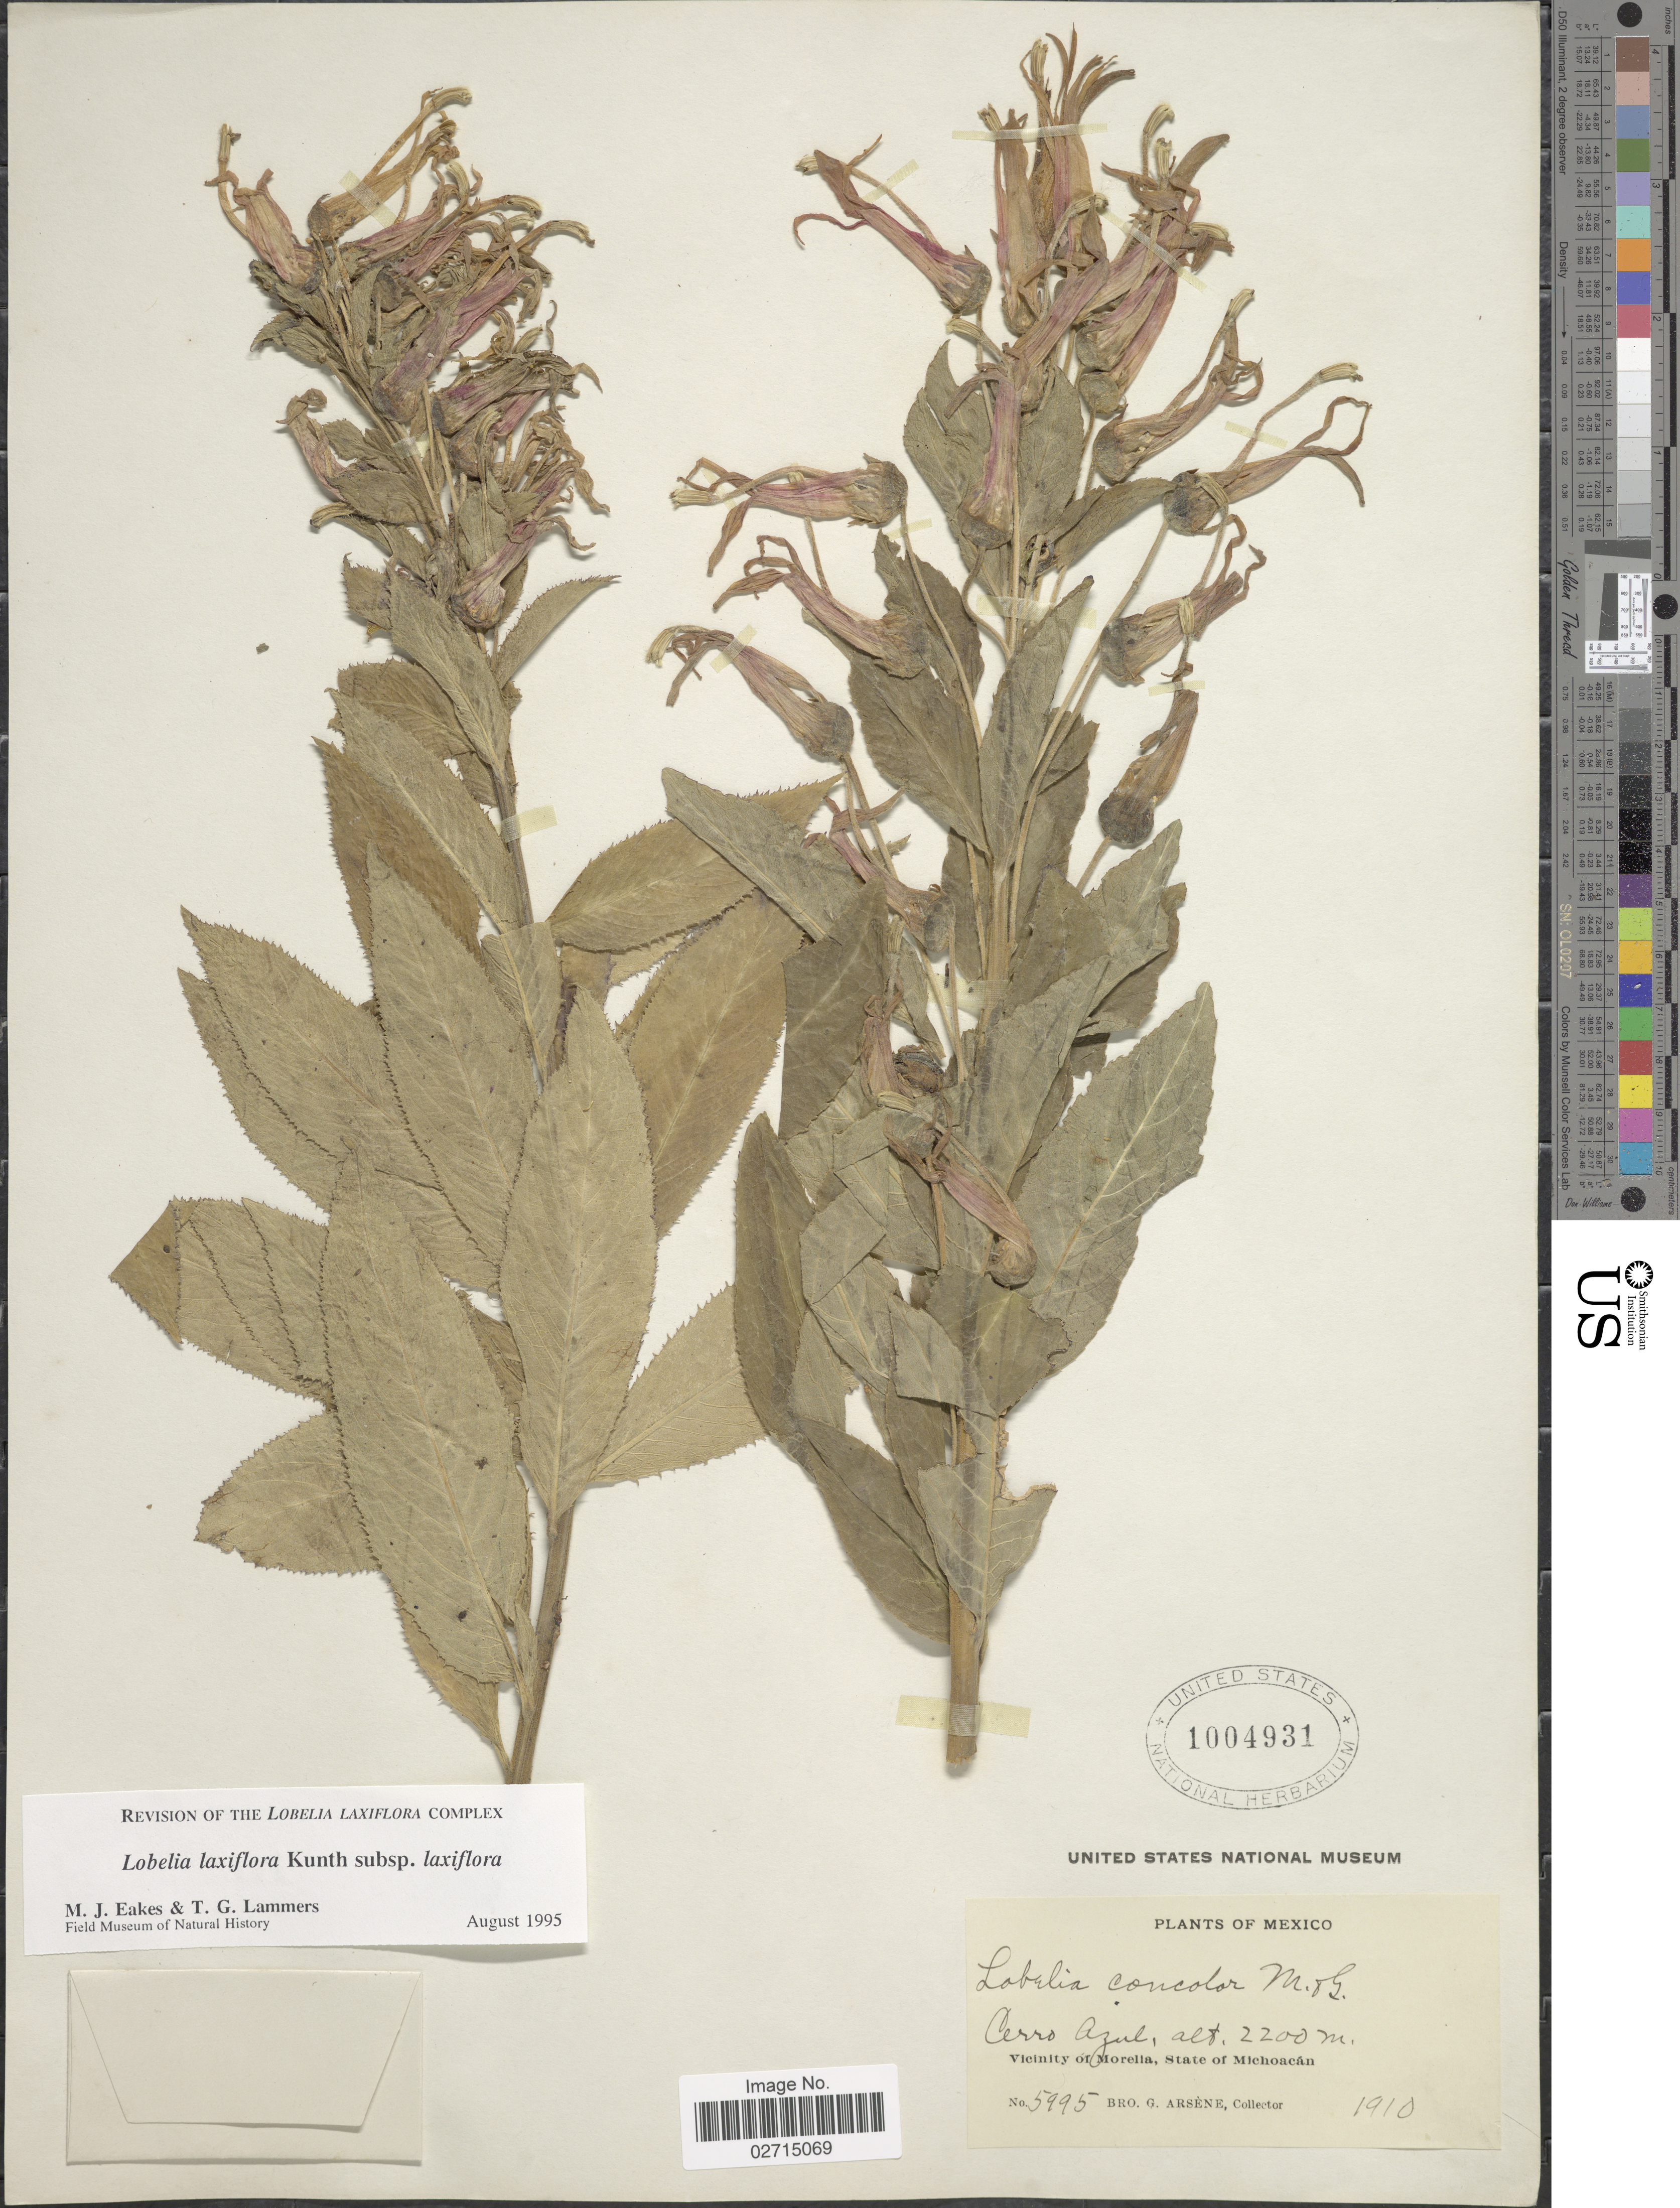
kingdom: Plantae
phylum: Tracheophyta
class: Magnoliopsida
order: Asterales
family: Campanulaceae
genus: Lobelia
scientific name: Lobelia laxiflora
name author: Kunth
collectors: Bro. G. Arsène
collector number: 5995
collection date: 1910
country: Mexico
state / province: Michoacán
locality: Cerro Azul, Vicinity of Morelia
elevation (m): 2200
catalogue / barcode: US 1004931